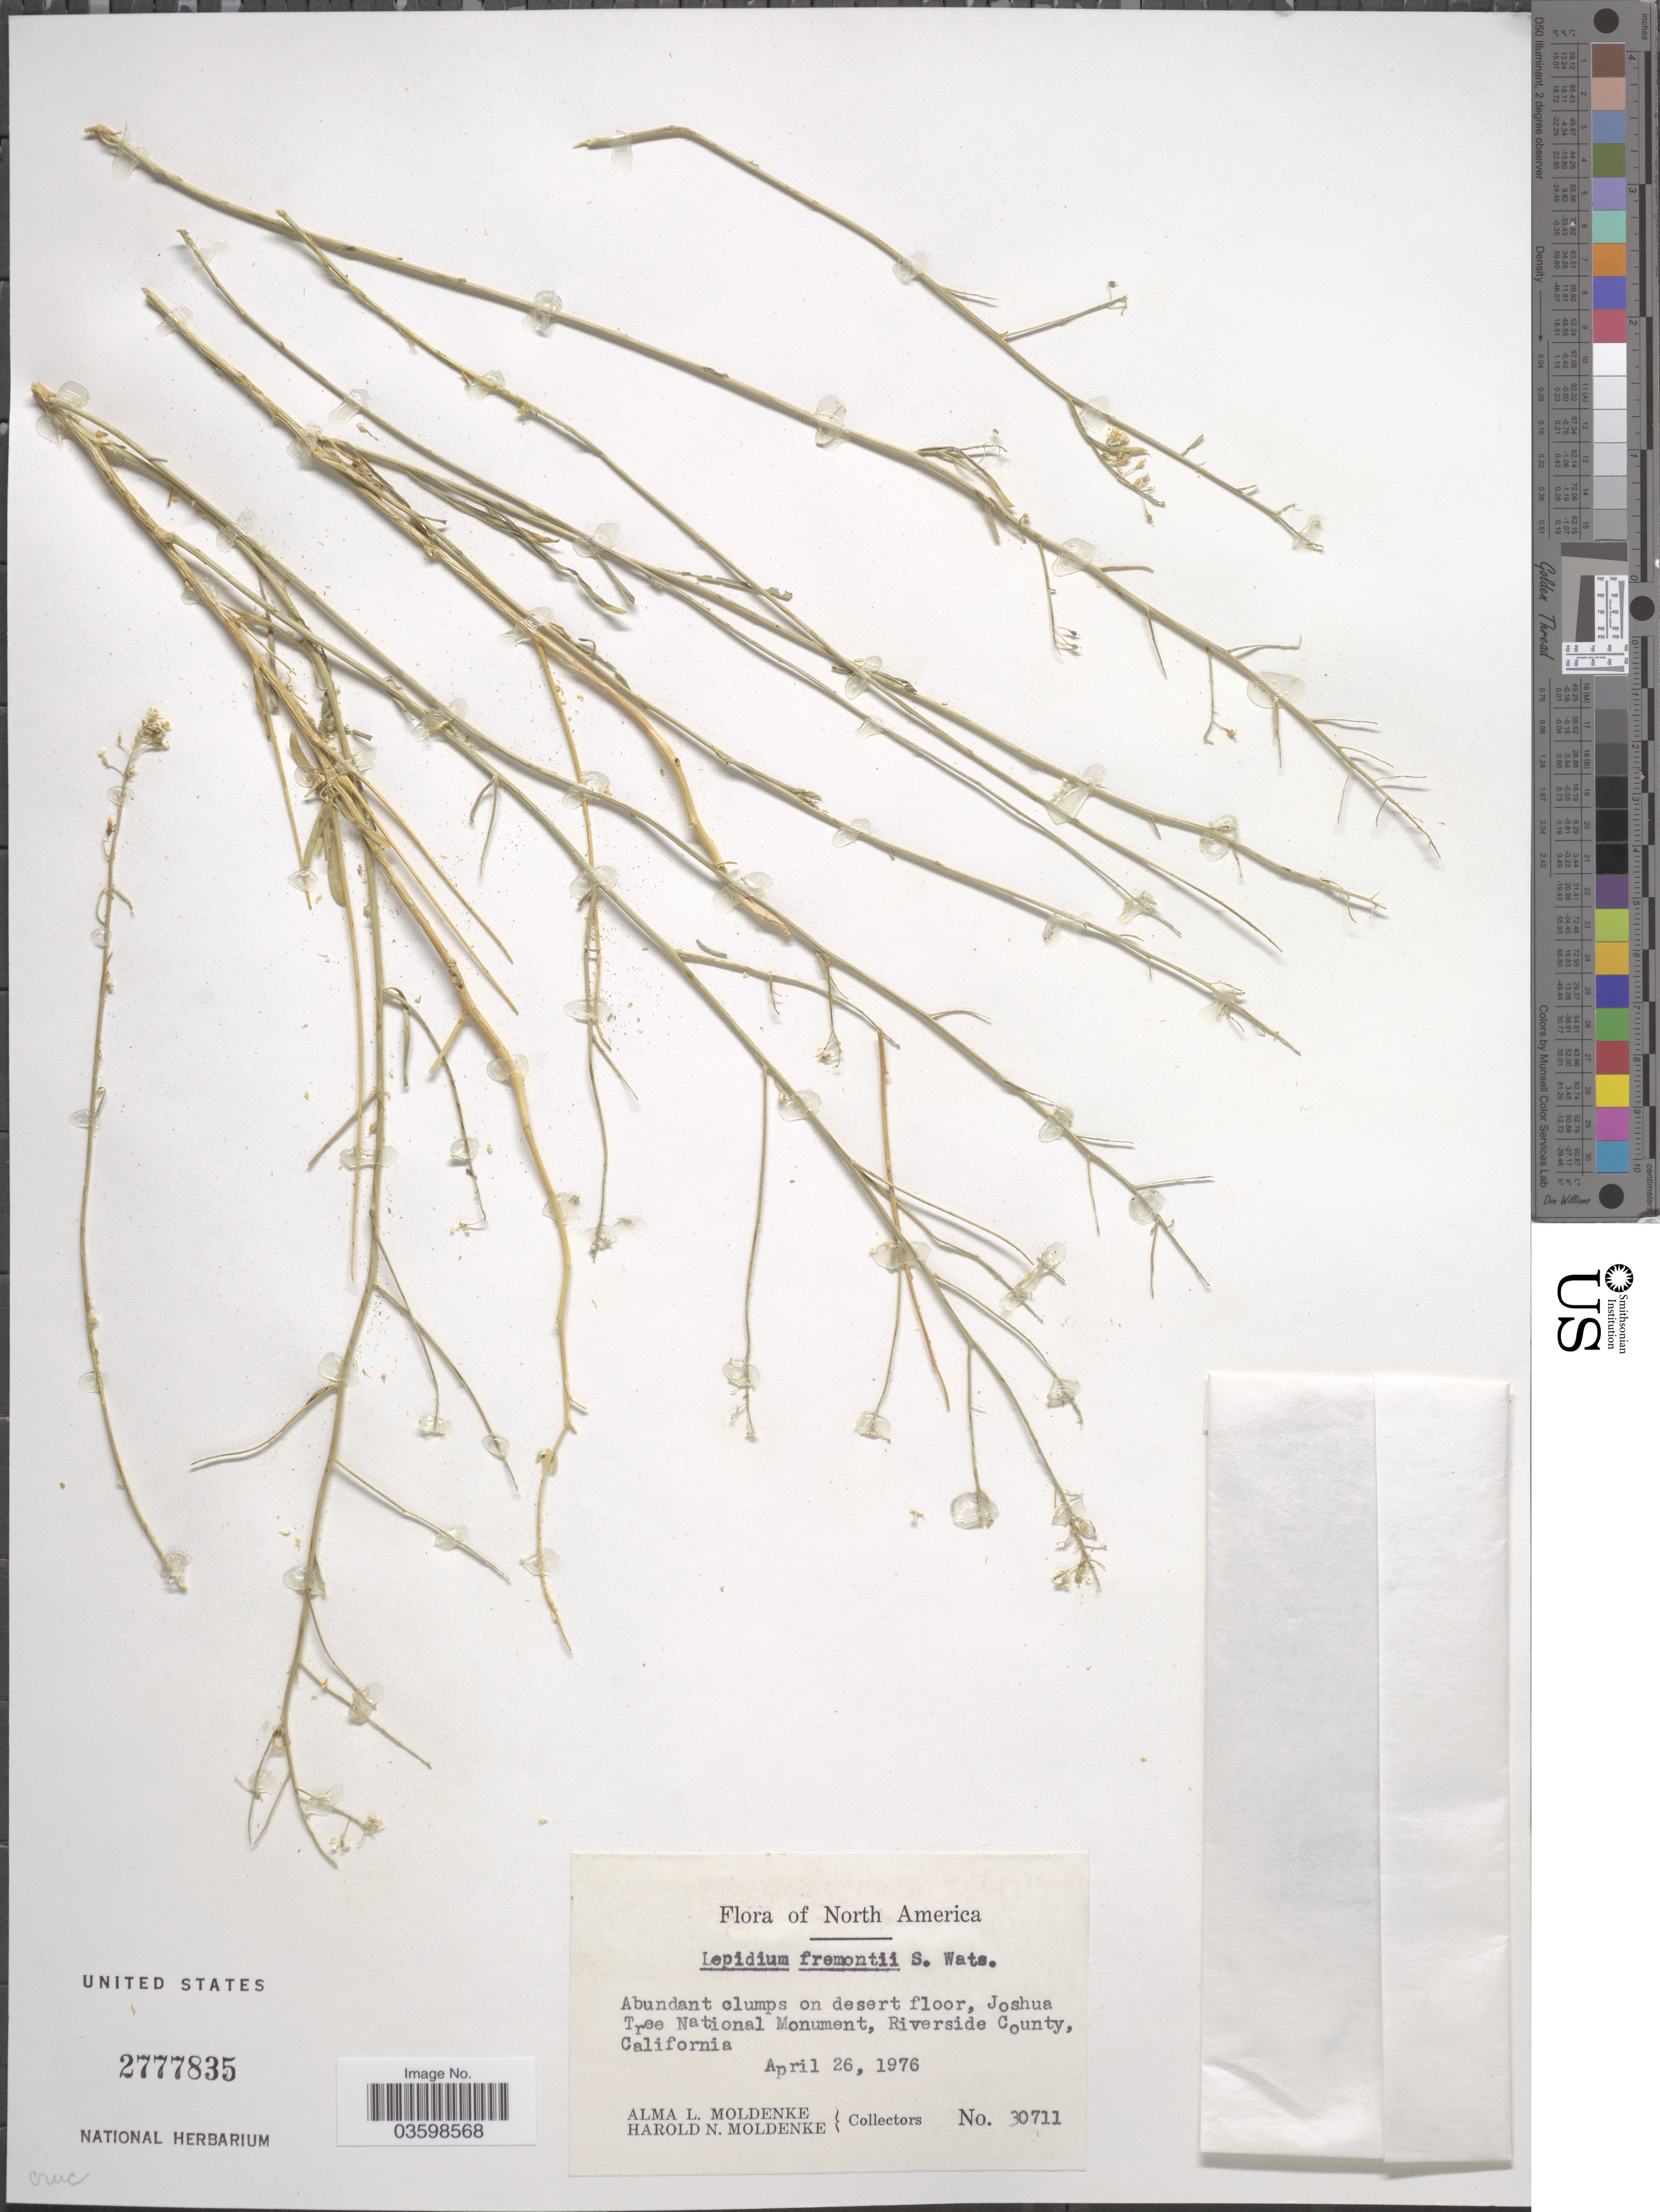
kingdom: Plantae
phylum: Tracheophyta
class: Magnoliopsida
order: Brassicales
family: Brassicaceae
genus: Lepidium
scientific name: Lepidium fremontii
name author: S. Watson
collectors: A. L. Moldenke & H. N. Moldenke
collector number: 30711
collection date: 1976-04-26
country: United States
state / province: California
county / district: Riverside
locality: Joshua Tree National Monument, Riverside County.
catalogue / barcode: US 2777835